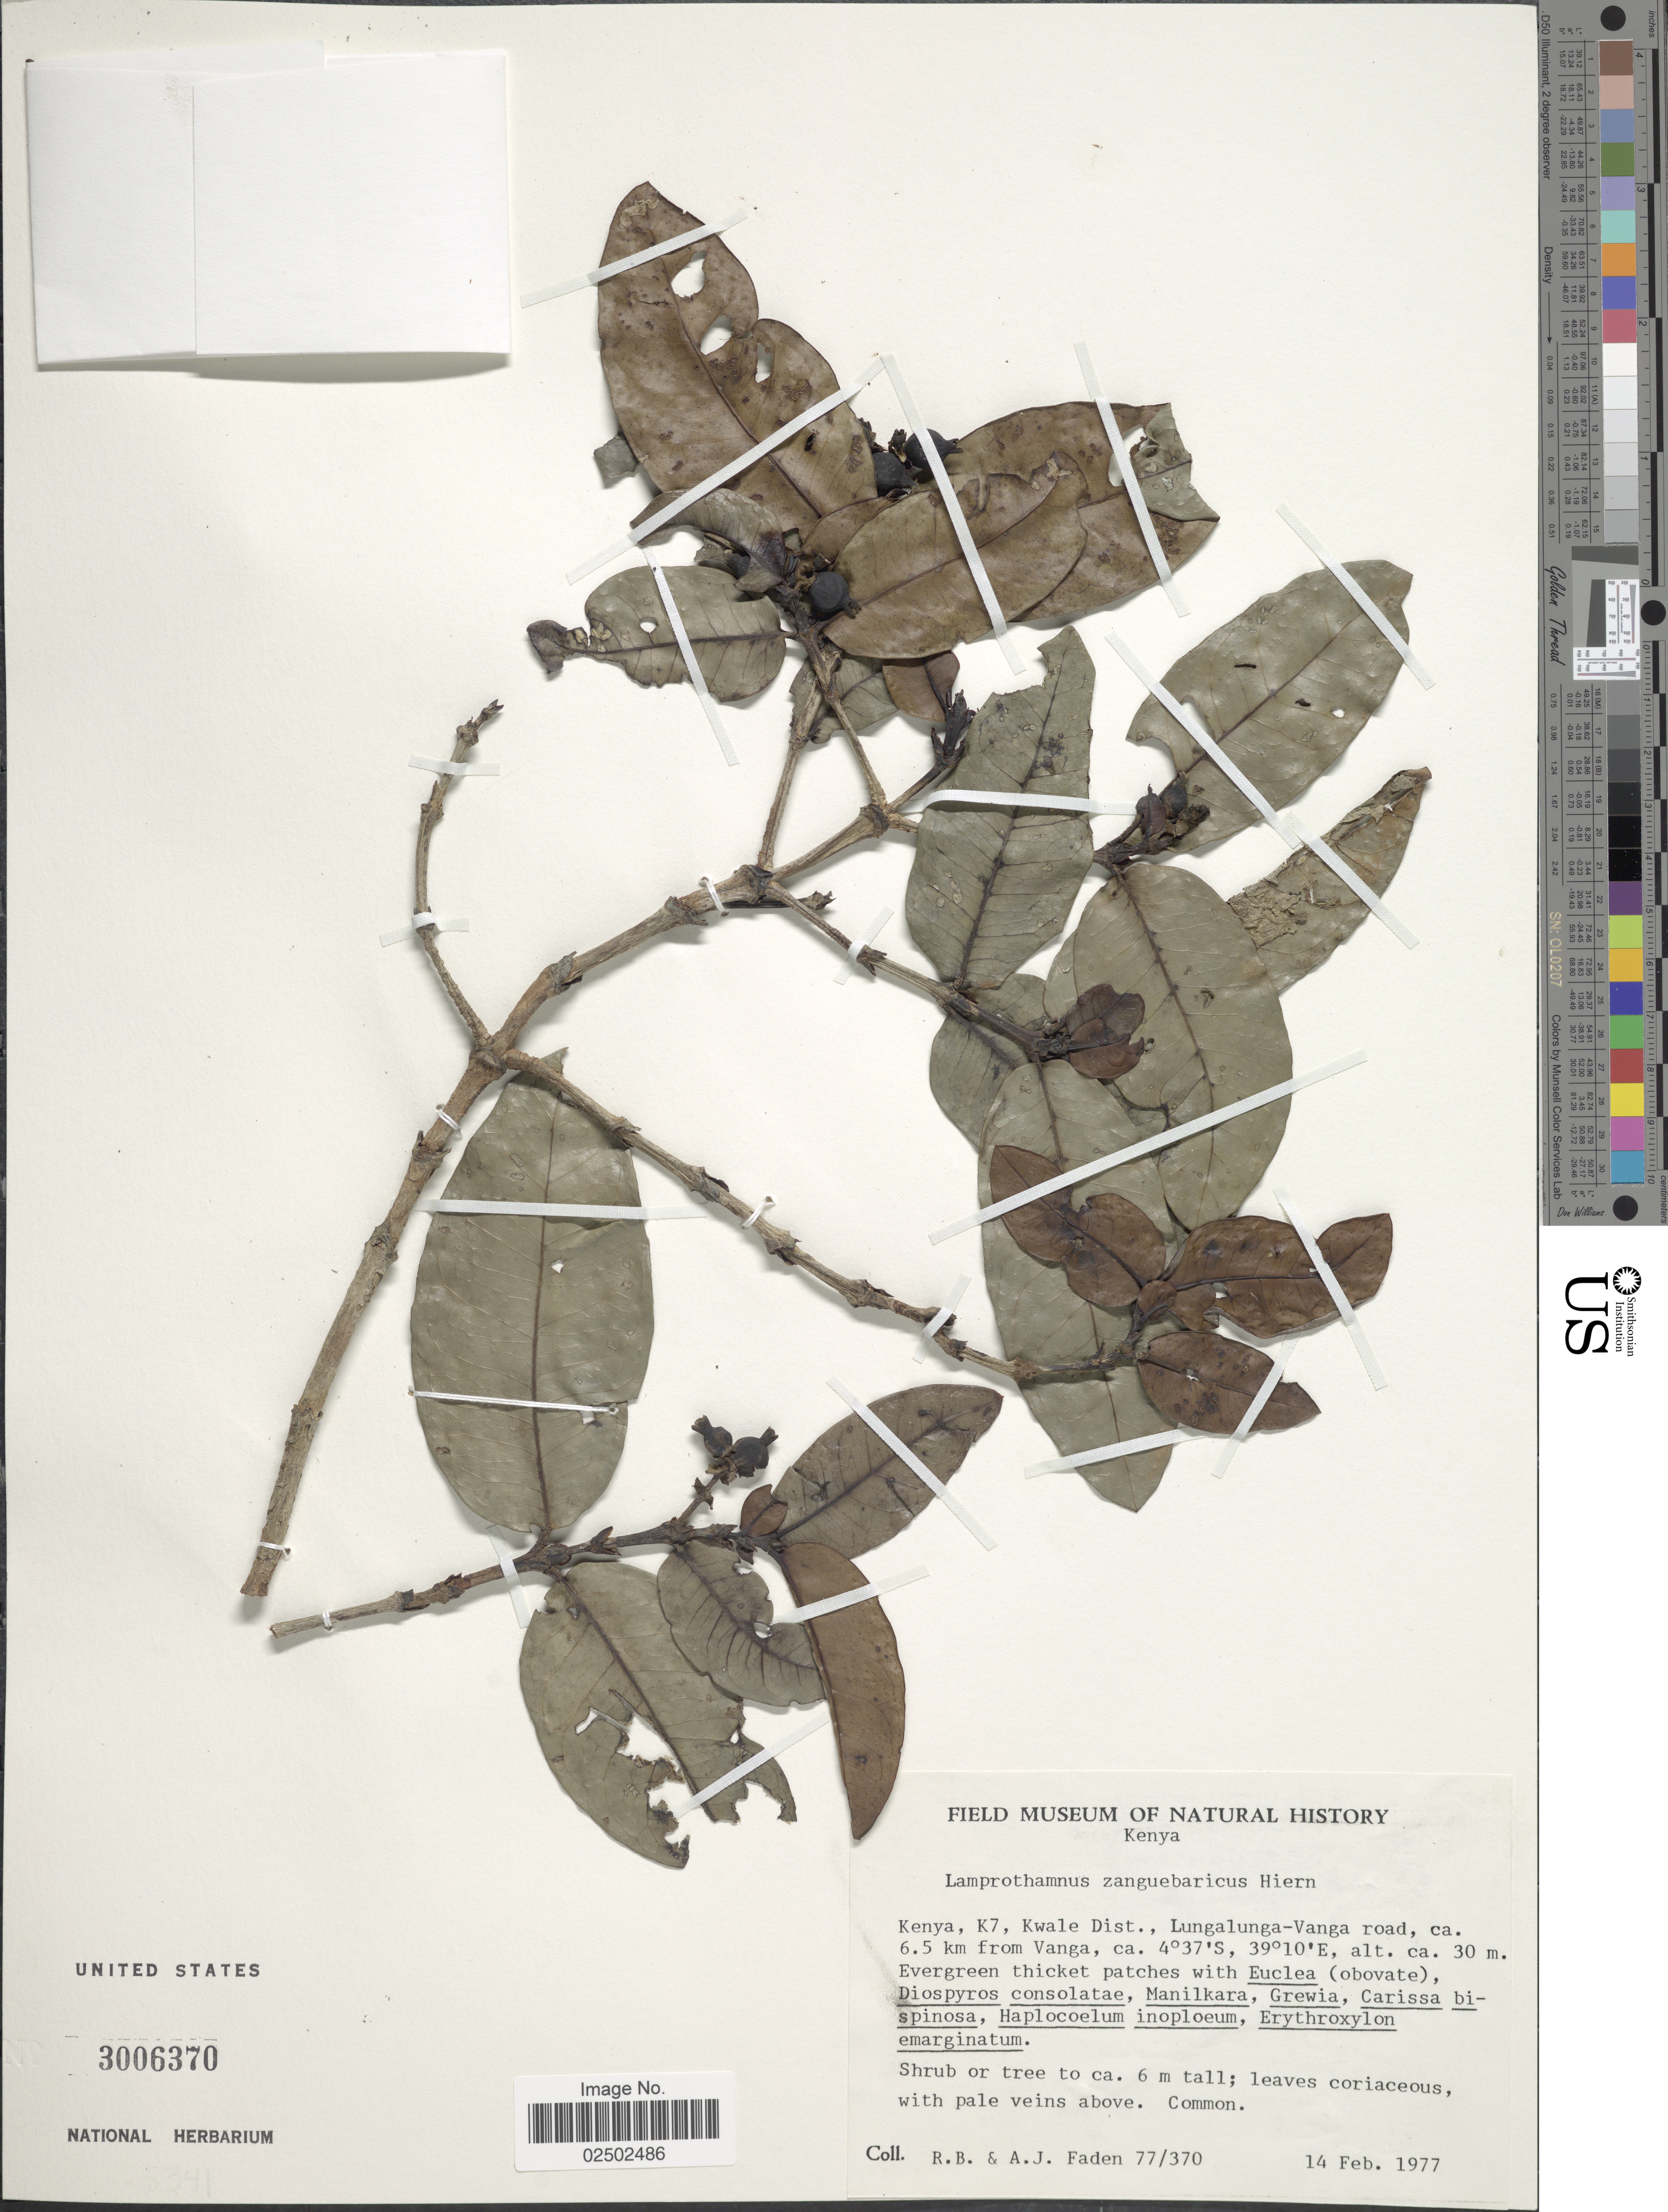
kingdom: Plantae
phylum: Tracheophyta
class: Magnoliopsida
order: Gentianales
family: Rubiaceae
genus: Lamprothamnus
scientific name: Lamprothamnus zanguebaricus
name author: Hiern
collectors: R. B. Faden & A. J. Faden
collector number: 77/370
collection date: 1977-02-14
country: Kenya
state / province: Kwale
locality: K7, Lungalunga-Vanga road, ca. 6.5 km from Vanga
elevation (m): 30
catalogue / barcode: US 3006370